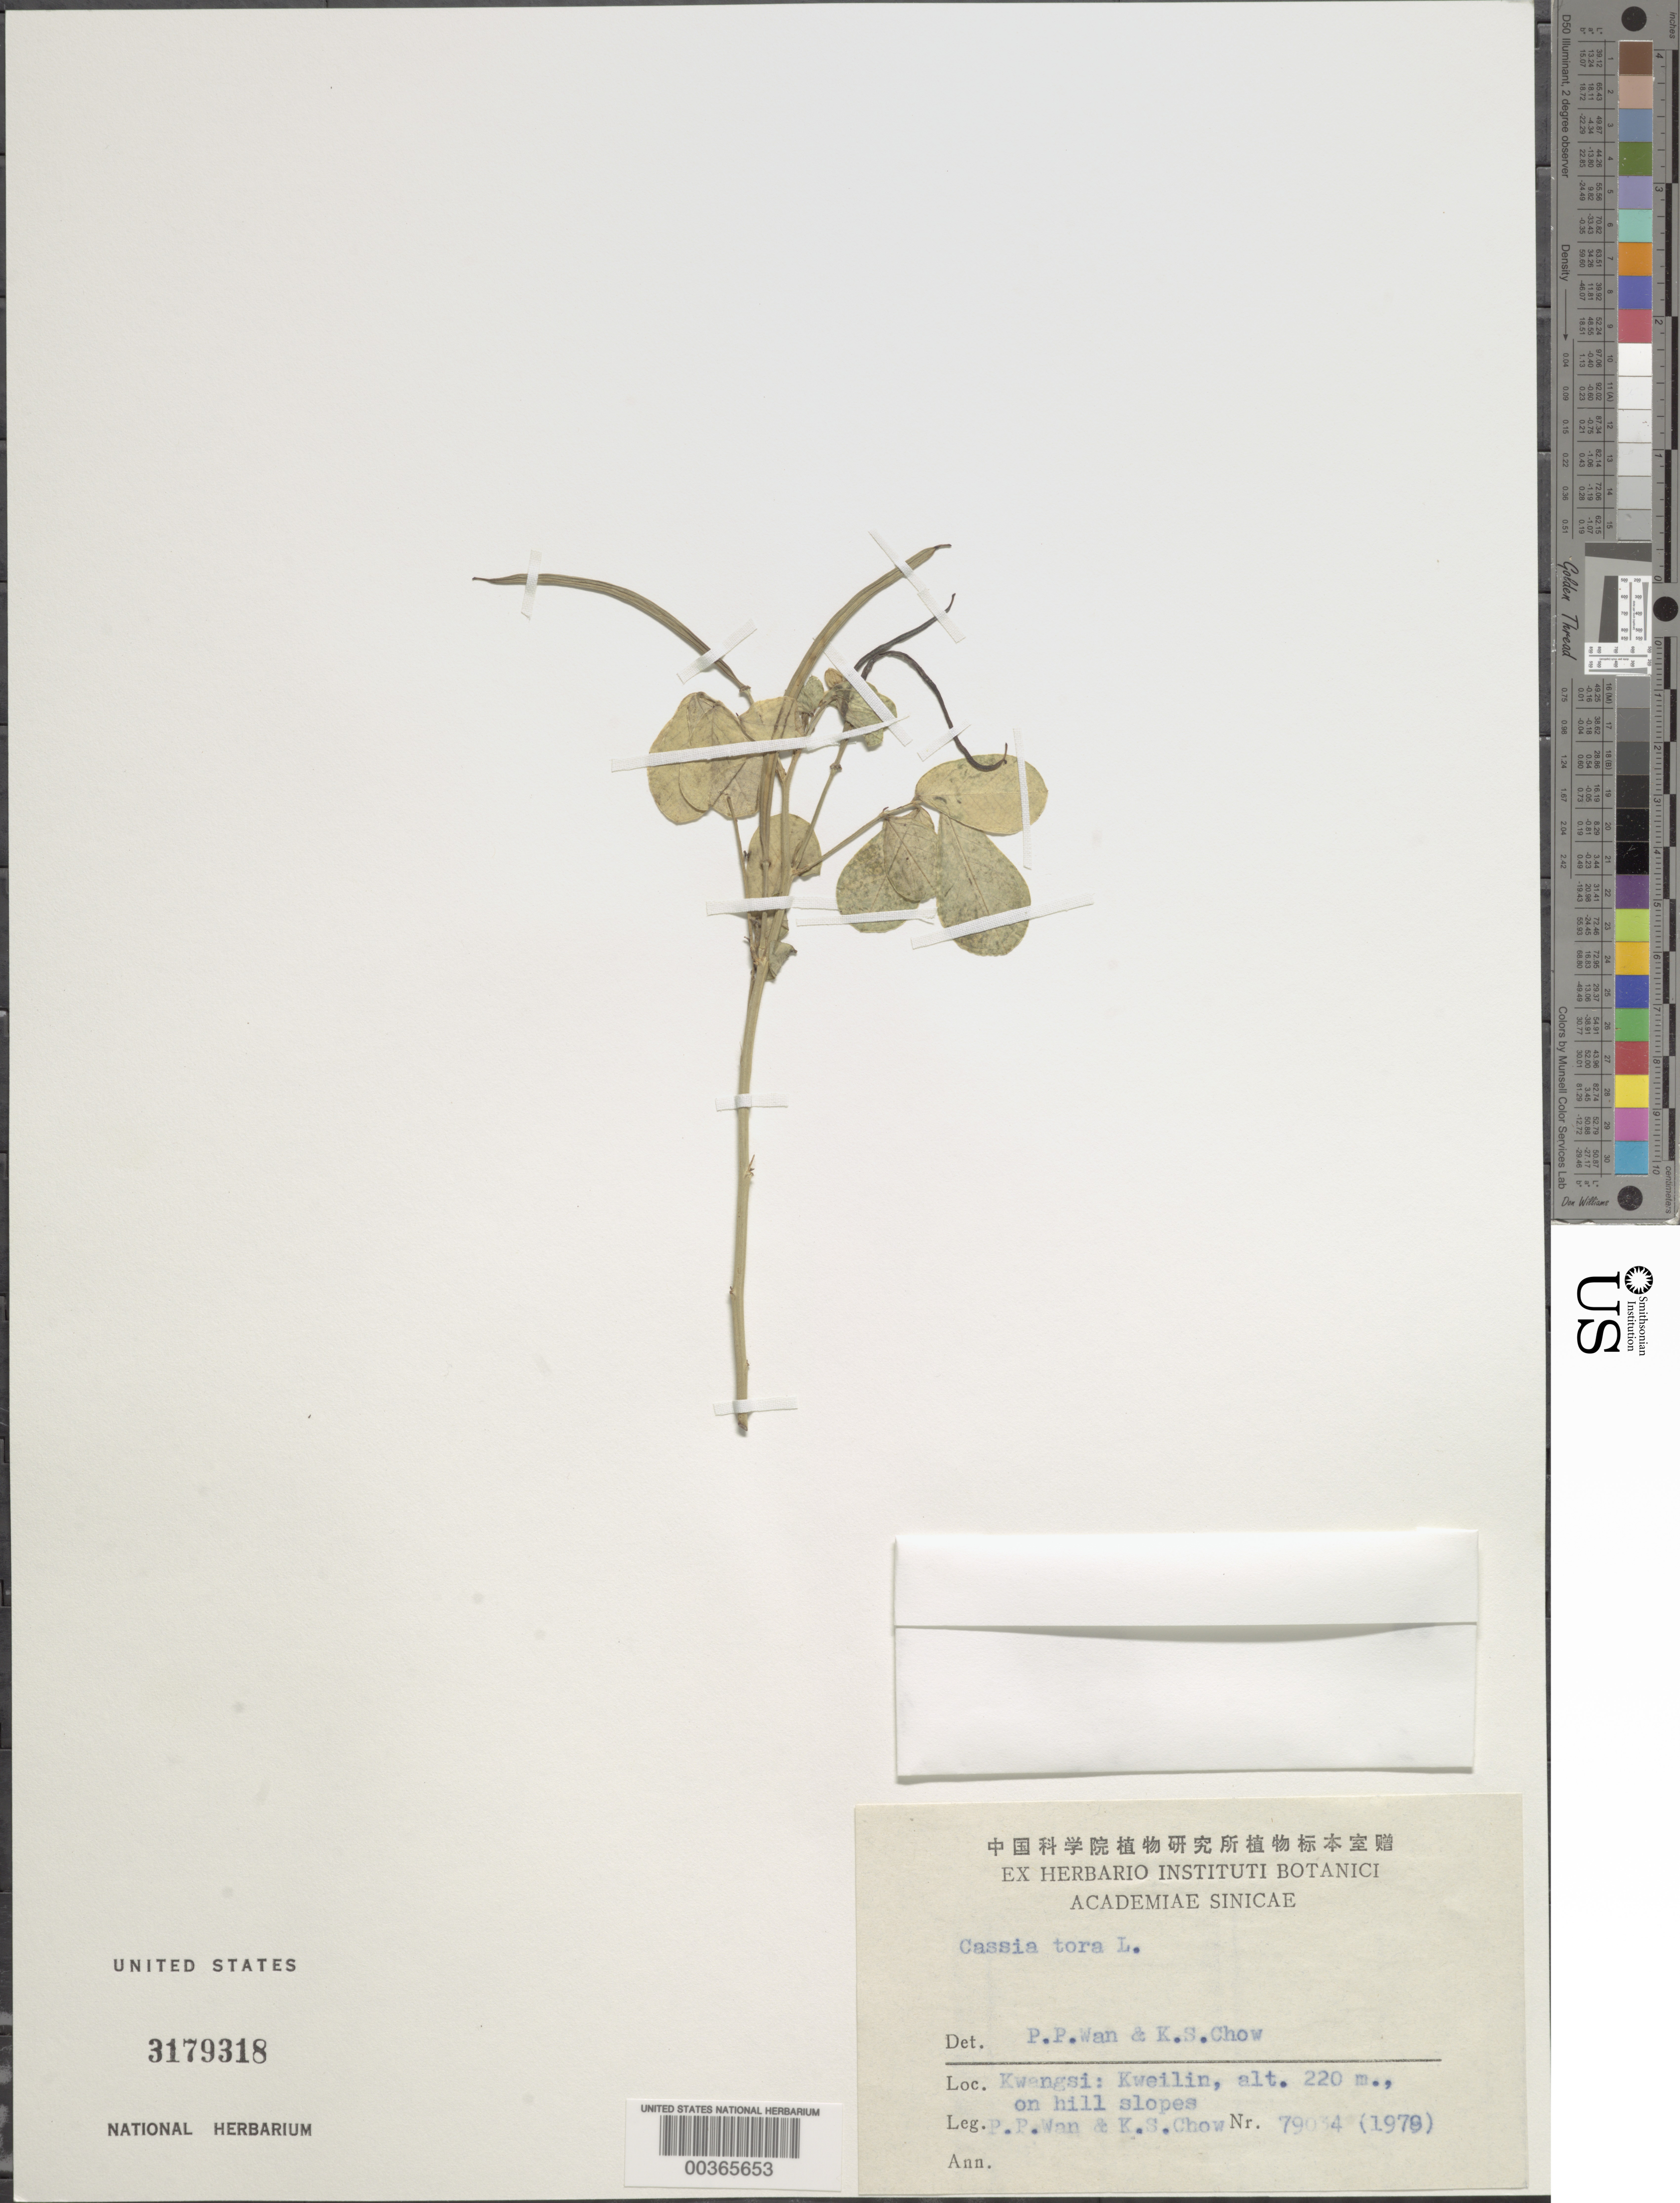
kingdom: Plantae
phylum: Tracheophyta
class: Magnoliopsida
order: Fabales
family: Fabaceae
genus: Senna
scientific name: Senna obtusifolia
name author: (L.) H.S. Irwin & Barneby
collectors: P. Wan & K. S. Chow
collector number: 79034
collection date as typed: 1978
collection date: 1978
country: China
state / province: Jiangxi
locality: Kweilin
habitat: On hill slopes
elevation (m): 220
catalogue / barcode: US 3179318